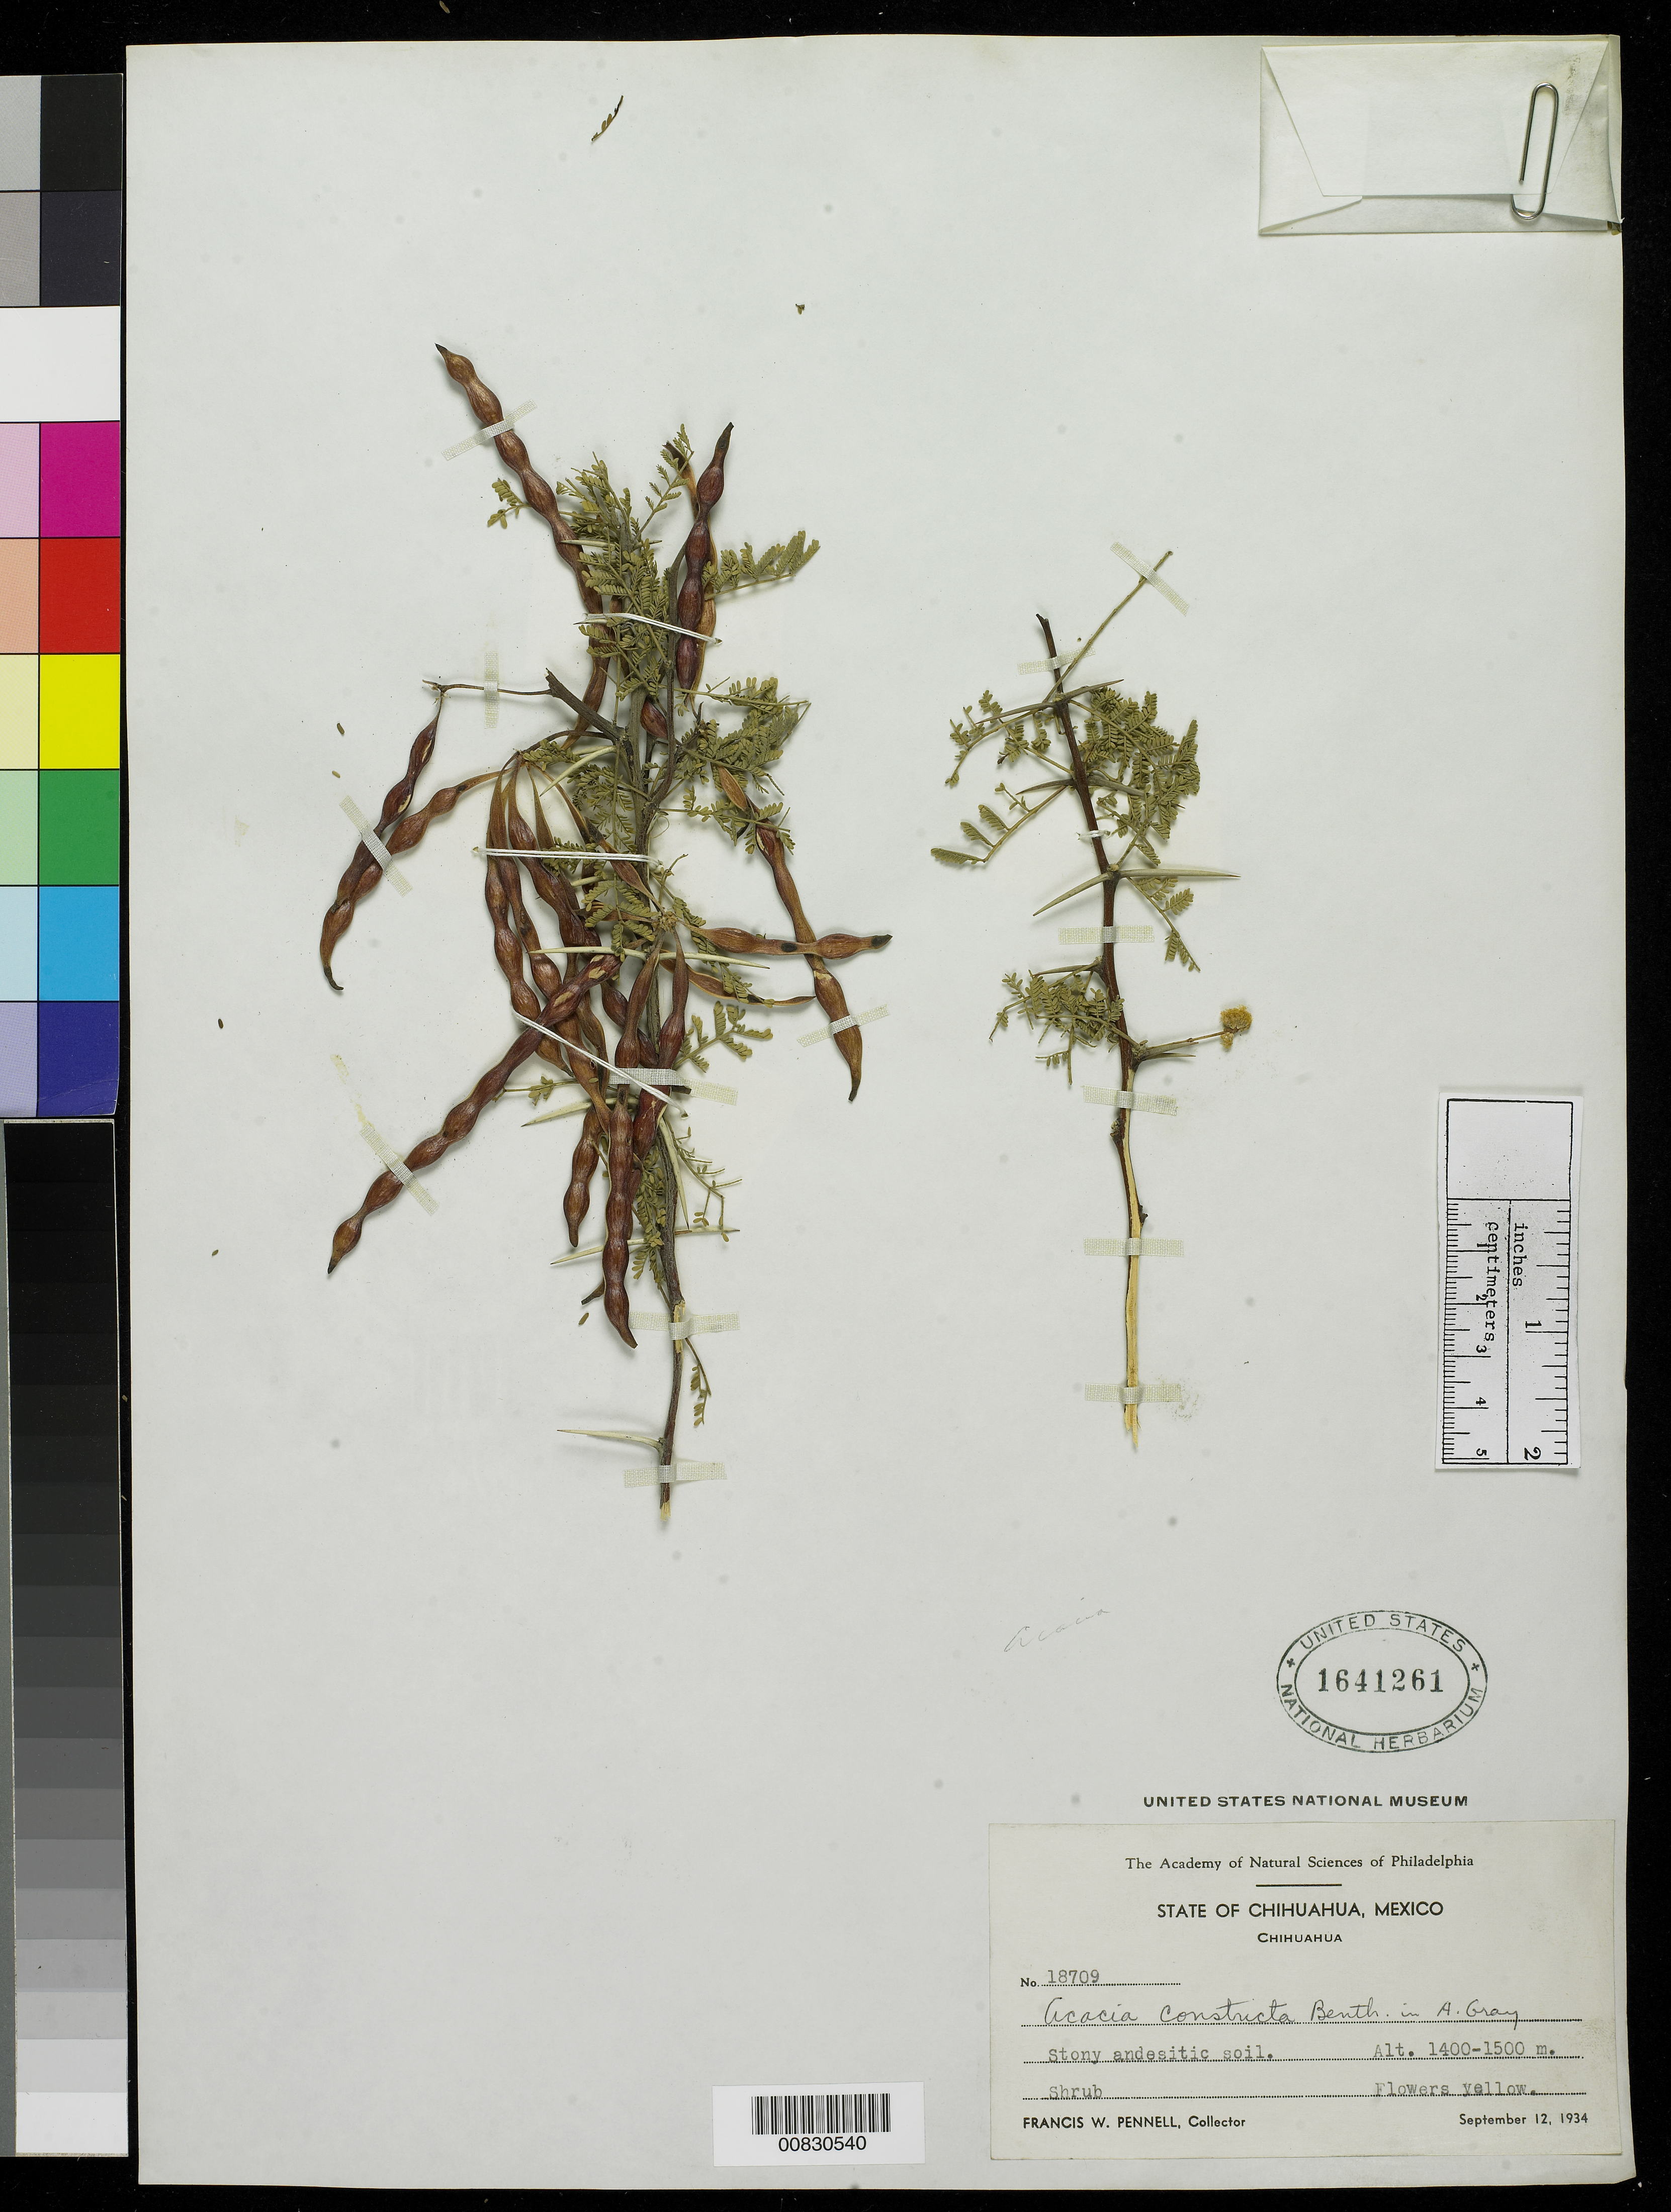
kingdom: Plantae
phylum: Tracheophyta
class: Magnoliopsida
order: Fabales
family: Fabaceae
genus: Vachellia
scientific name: Vachellia constricta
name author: (Benth.) Seigler & Ebinger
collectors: F. W. Pennell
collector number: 18709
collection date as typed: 12 Sep 1934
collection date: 1934-09-12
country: Mexico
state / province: Chihuahua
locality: State of Chihuahua.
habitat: Stony andesitic soil.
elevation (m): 1500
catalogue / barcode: US 1641261